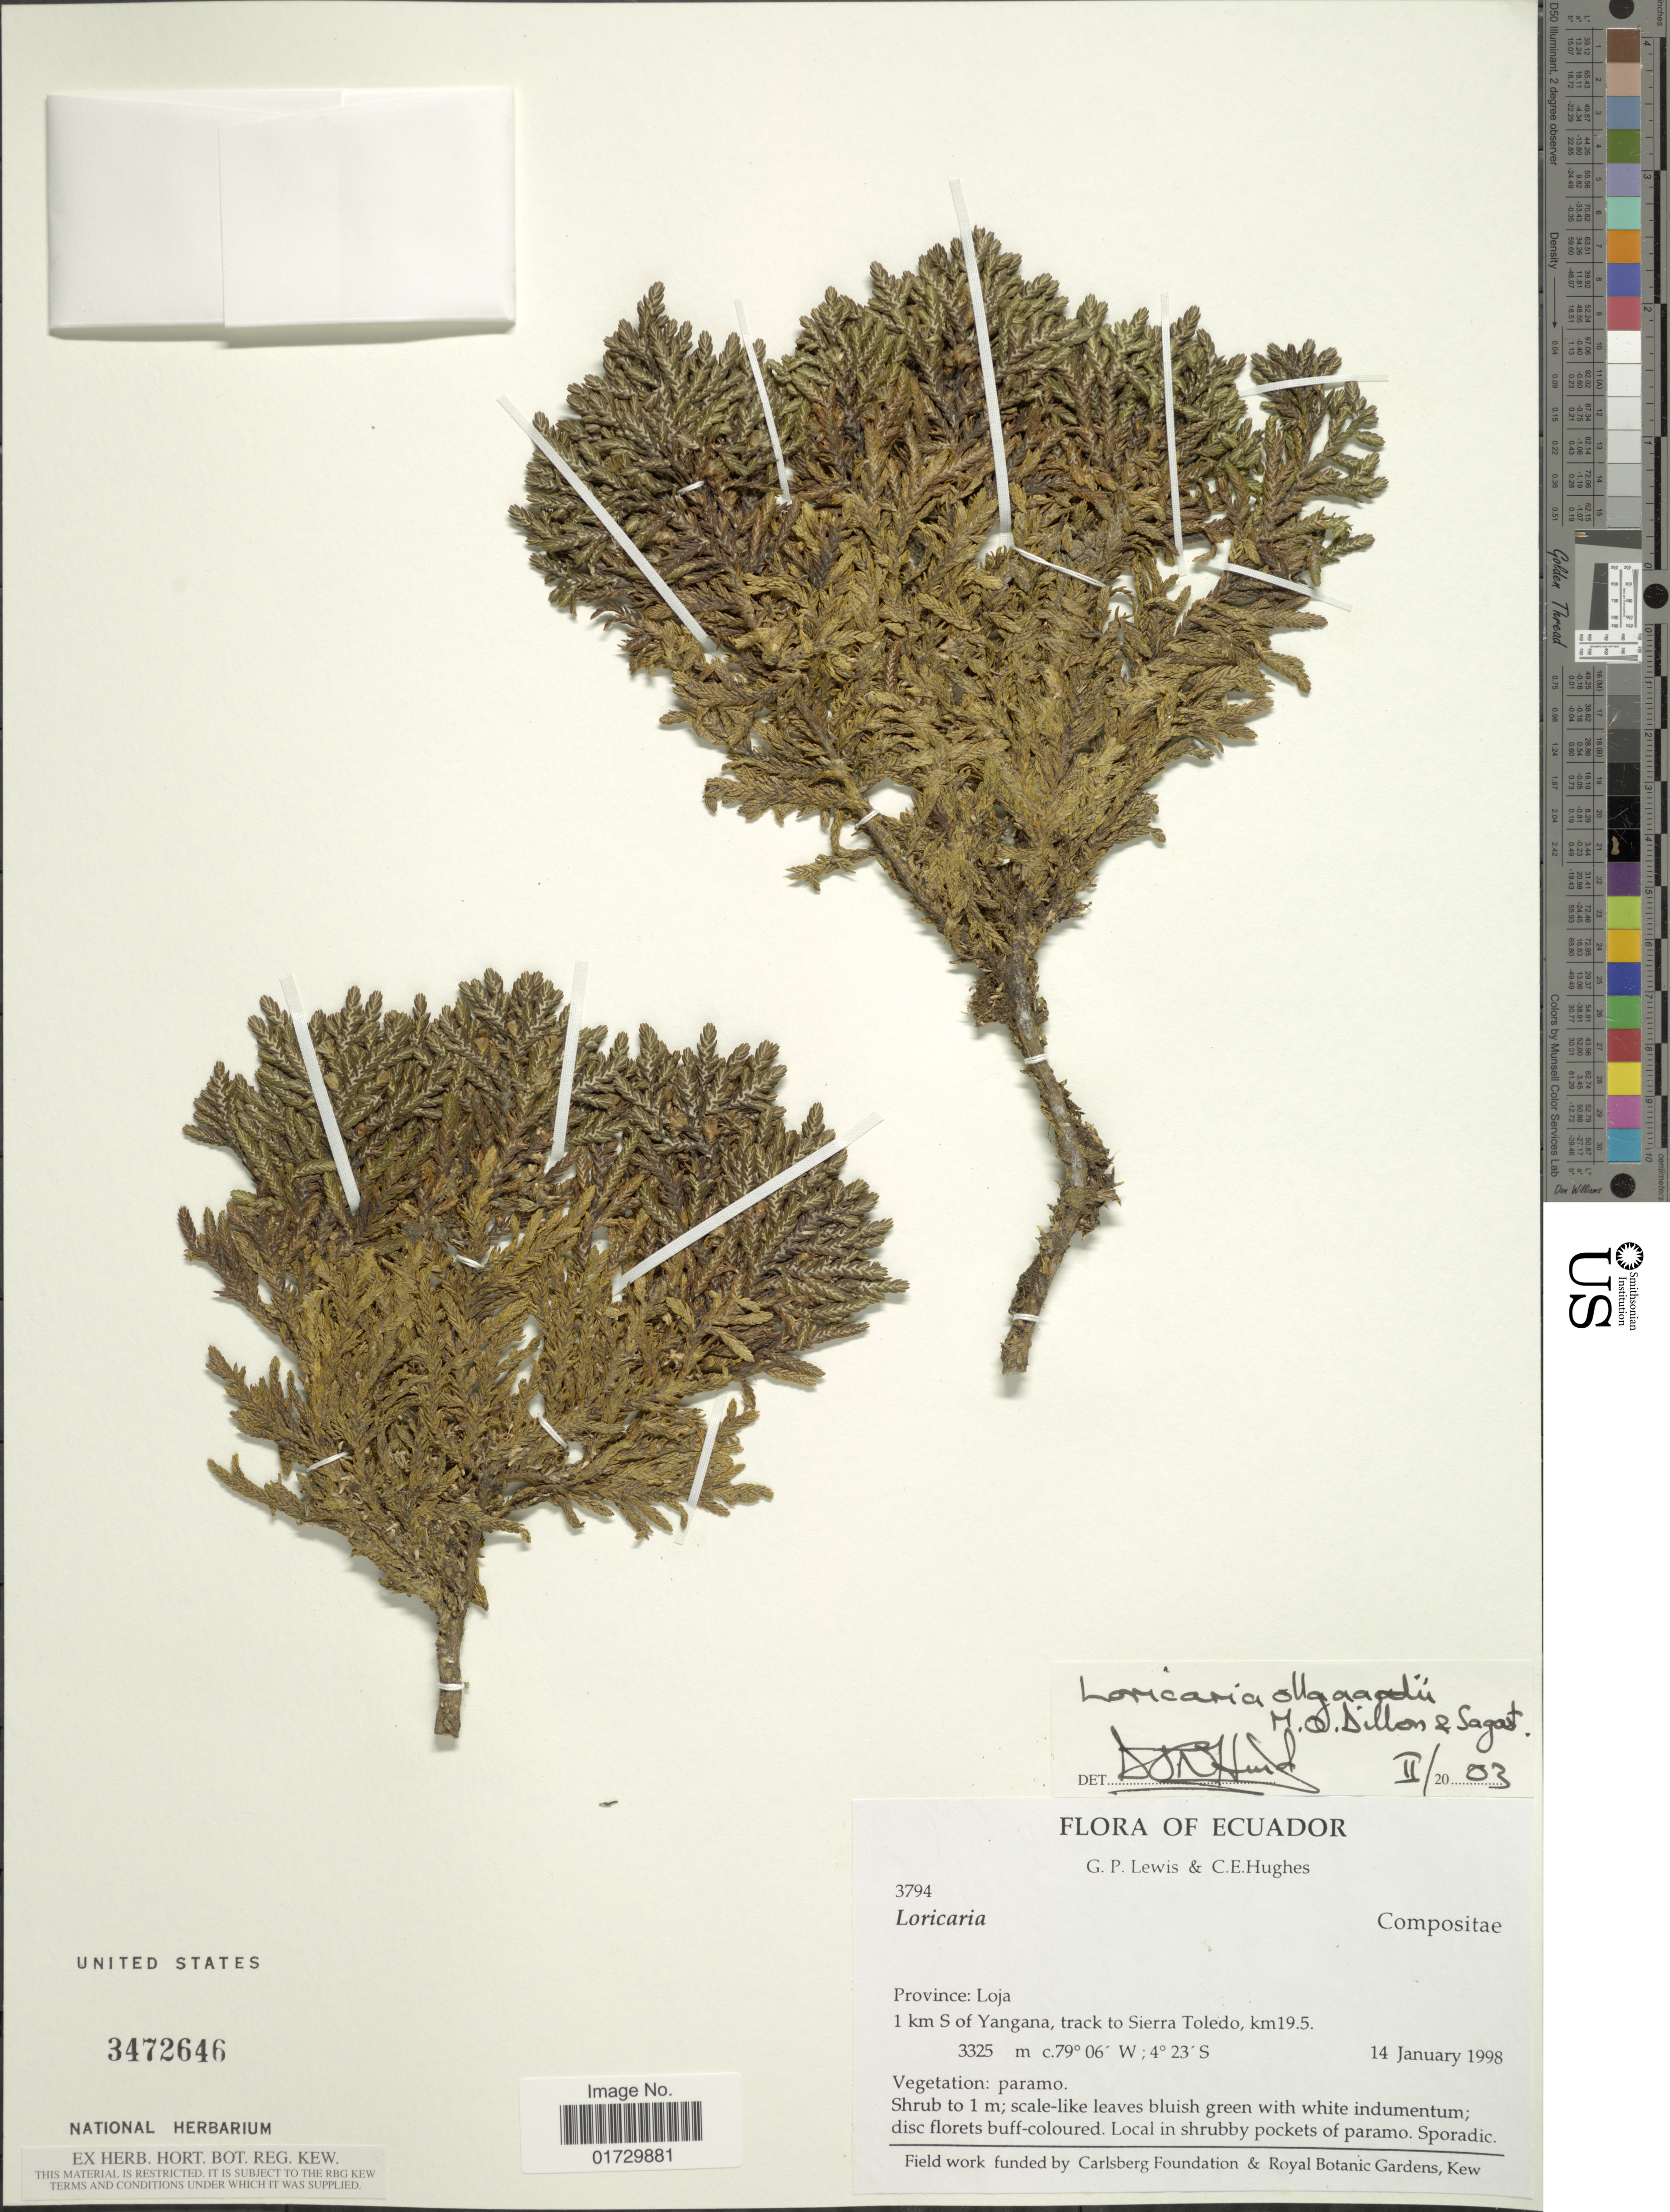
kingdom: Plantae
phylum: Tracheophyta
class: Magnoliopsida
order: Asterales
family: Asteraceae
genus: Loricaria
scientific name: Loricaria ollgaardii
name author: M.O. Dillon & Sagást.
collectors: G. P. Lewis & C. E. Hughes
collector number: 3794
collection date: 1998-01-14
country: Ecuador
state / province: Loja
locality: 1 km S of Yangana, track to Sierra Toledo, km. 19.5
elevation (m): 3325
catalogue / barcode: US 3472646